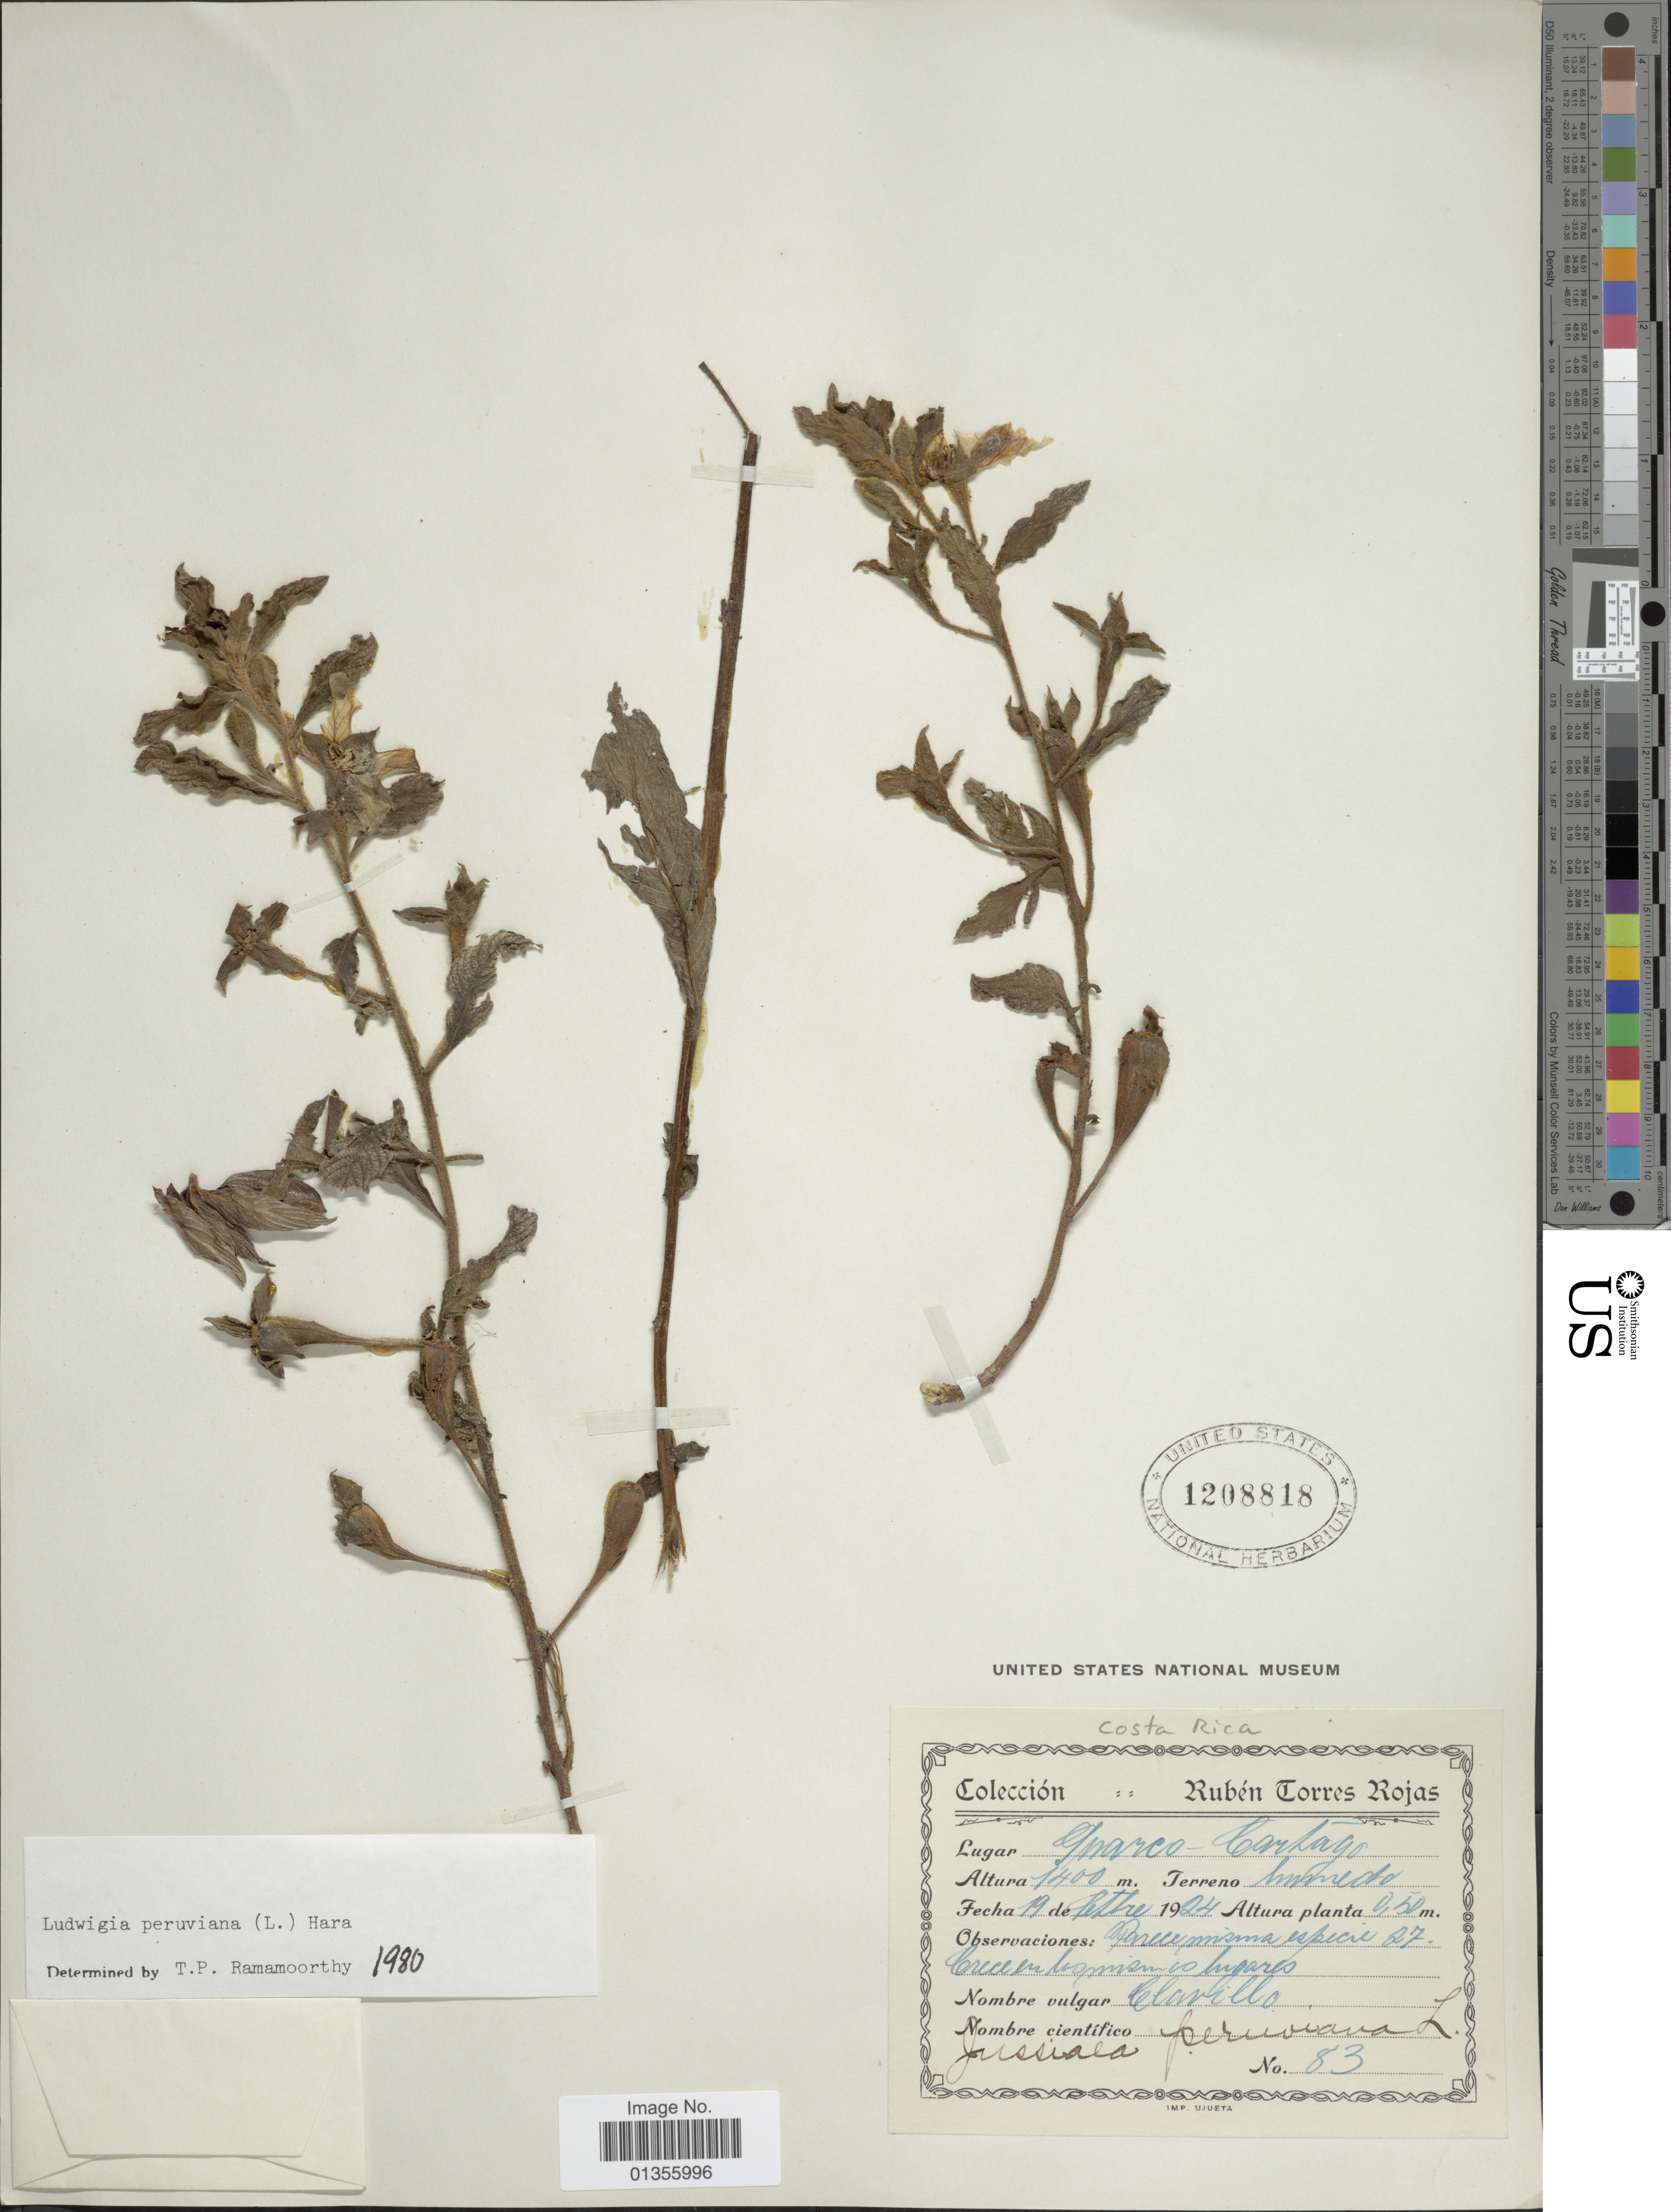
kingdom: Plantae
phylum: Tracheophyta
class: Magnoliopsida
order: Myrtales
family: Onagraceae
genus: Ludwigia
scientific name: Ludwigia peruviana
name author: (L.) H. Hara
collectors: R. Torres Rojas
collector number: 83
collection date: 1924-02-19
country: Costa Rica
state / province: Cartago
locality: Guarco - Cartago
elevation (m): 1400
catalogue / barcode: US 1208818